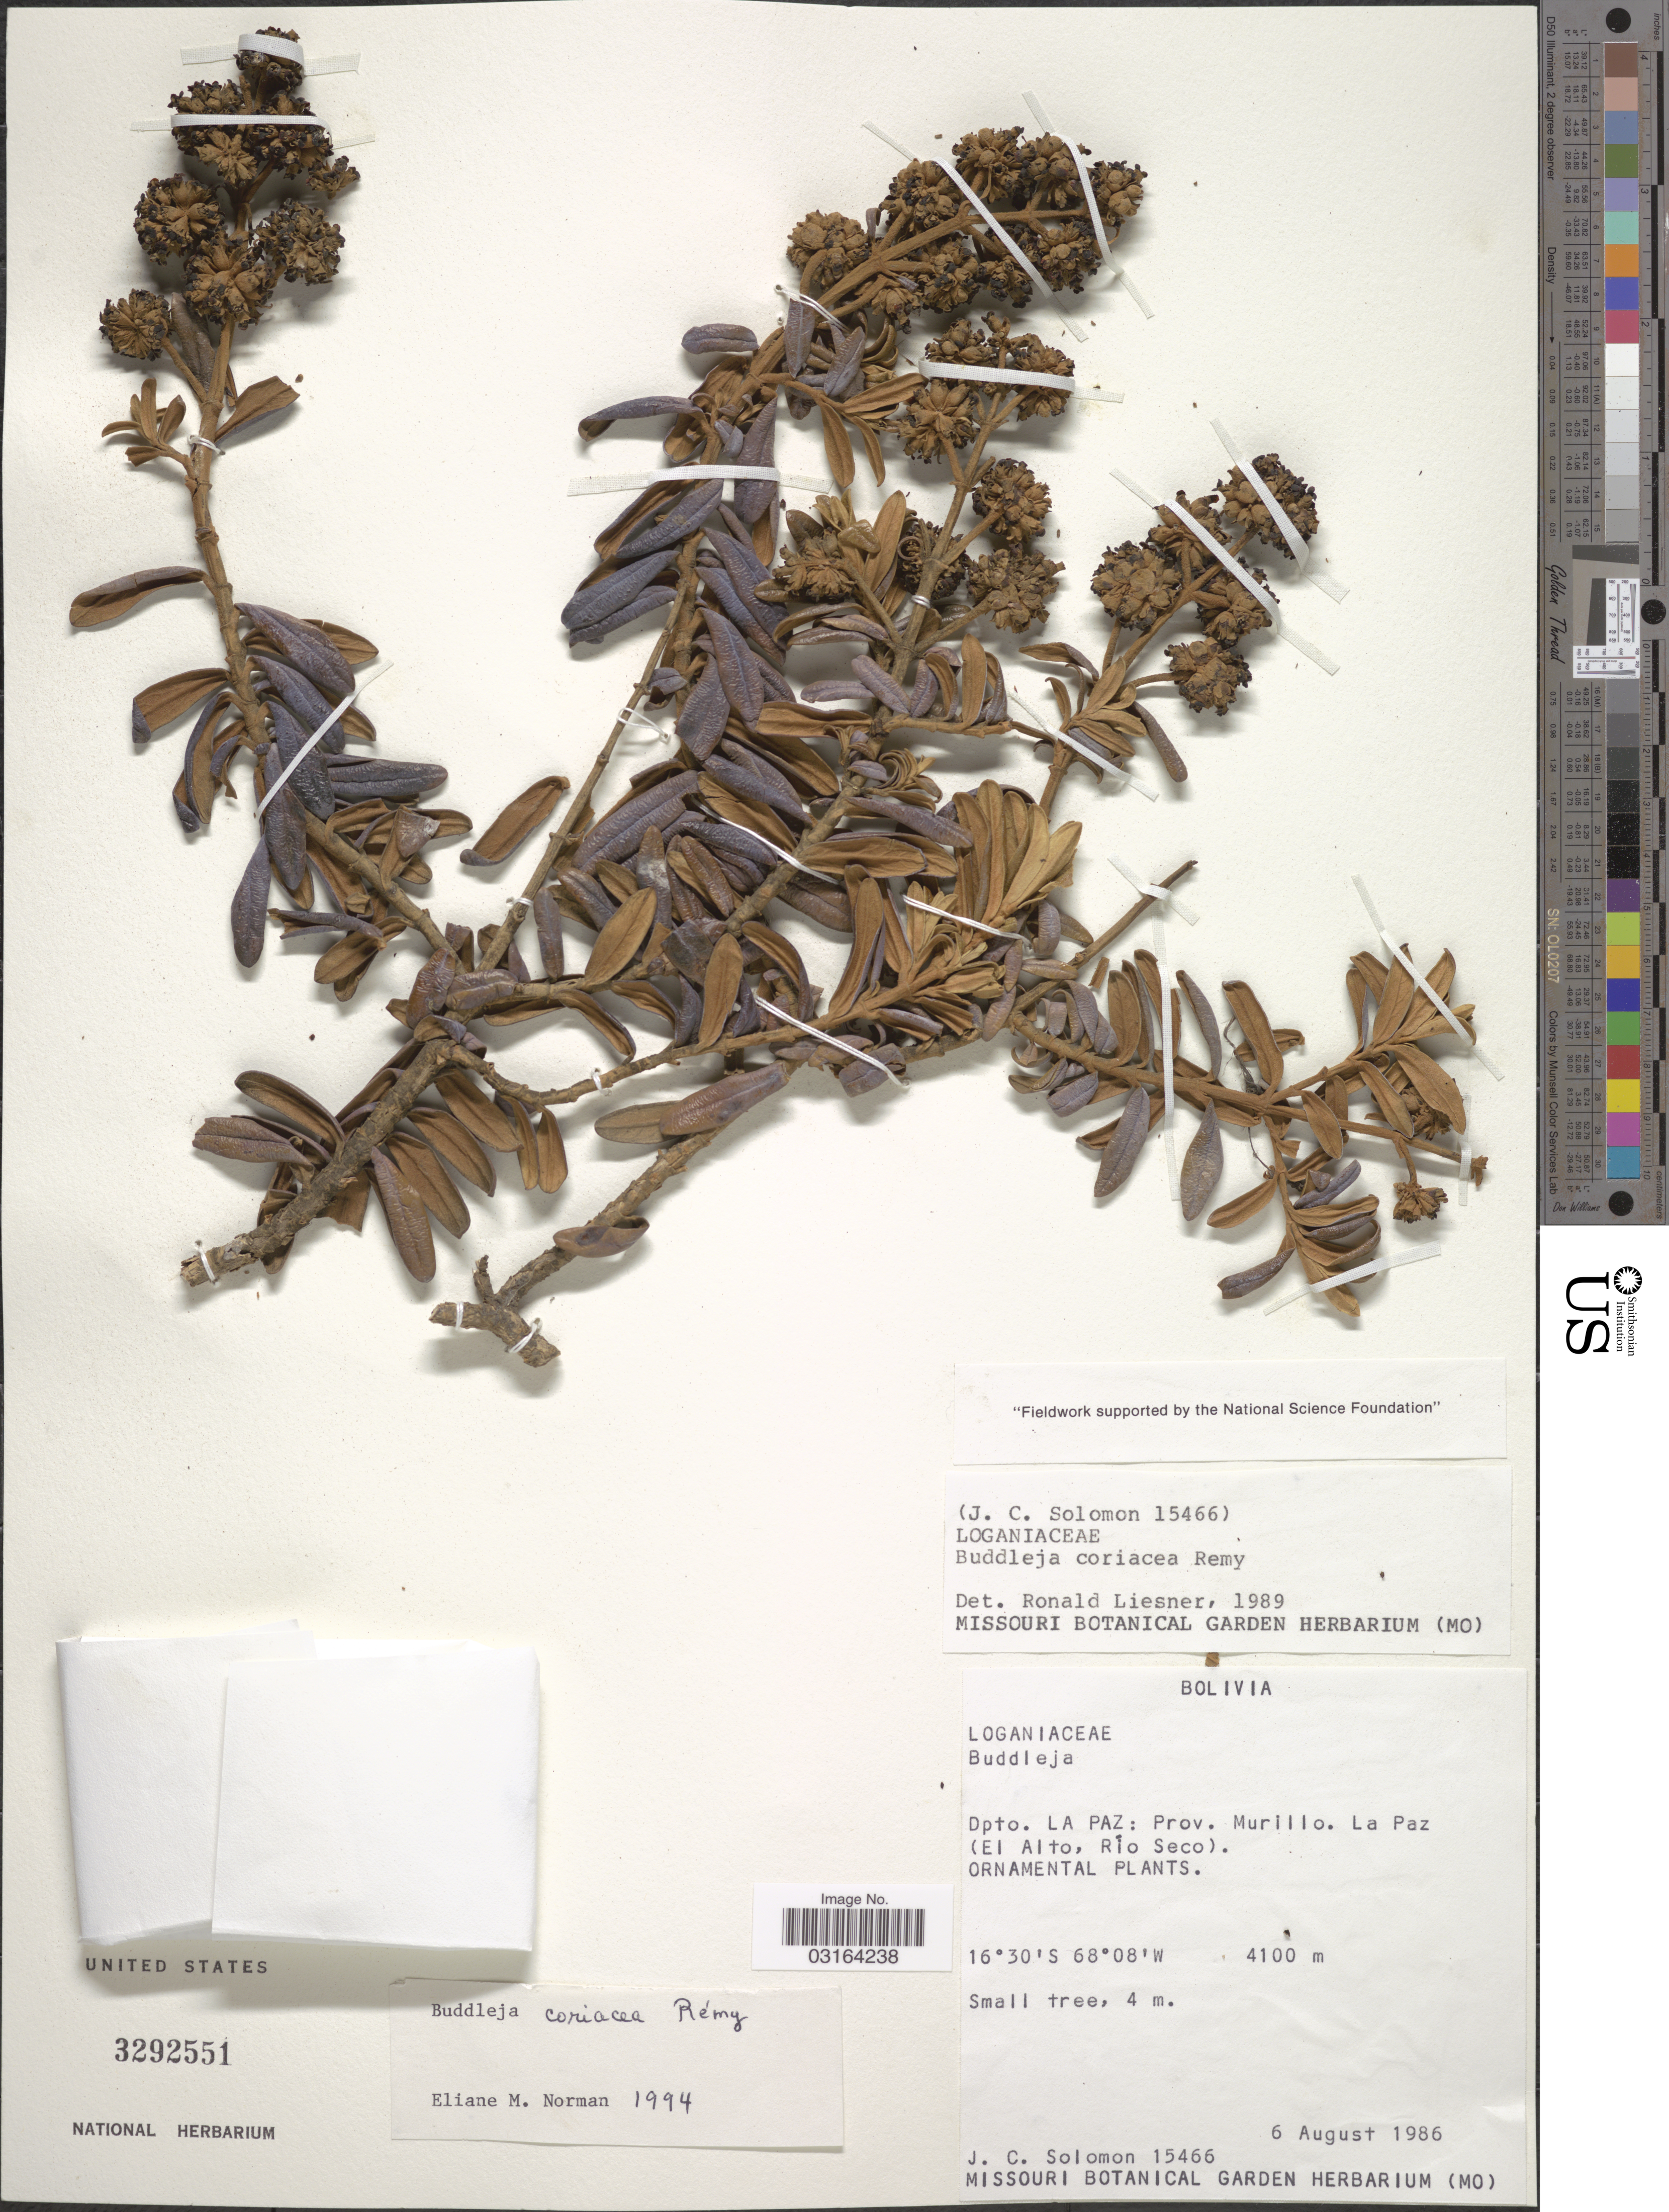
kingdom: Plantae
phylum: Tracheophyta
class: Magnoliopsida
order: Lamiales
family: Scrophulariaceae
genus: Buddleja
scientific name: Buddleja coriacea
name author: Remy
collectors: J. C. Solomon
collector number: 15466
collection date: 1986-08-06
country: Bolivia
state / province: La Paz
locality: Dpto. La Paz: Prov. Murillo, La Paz (El Alto, Rio Seco).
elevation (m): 4100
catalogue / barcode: US 3292551